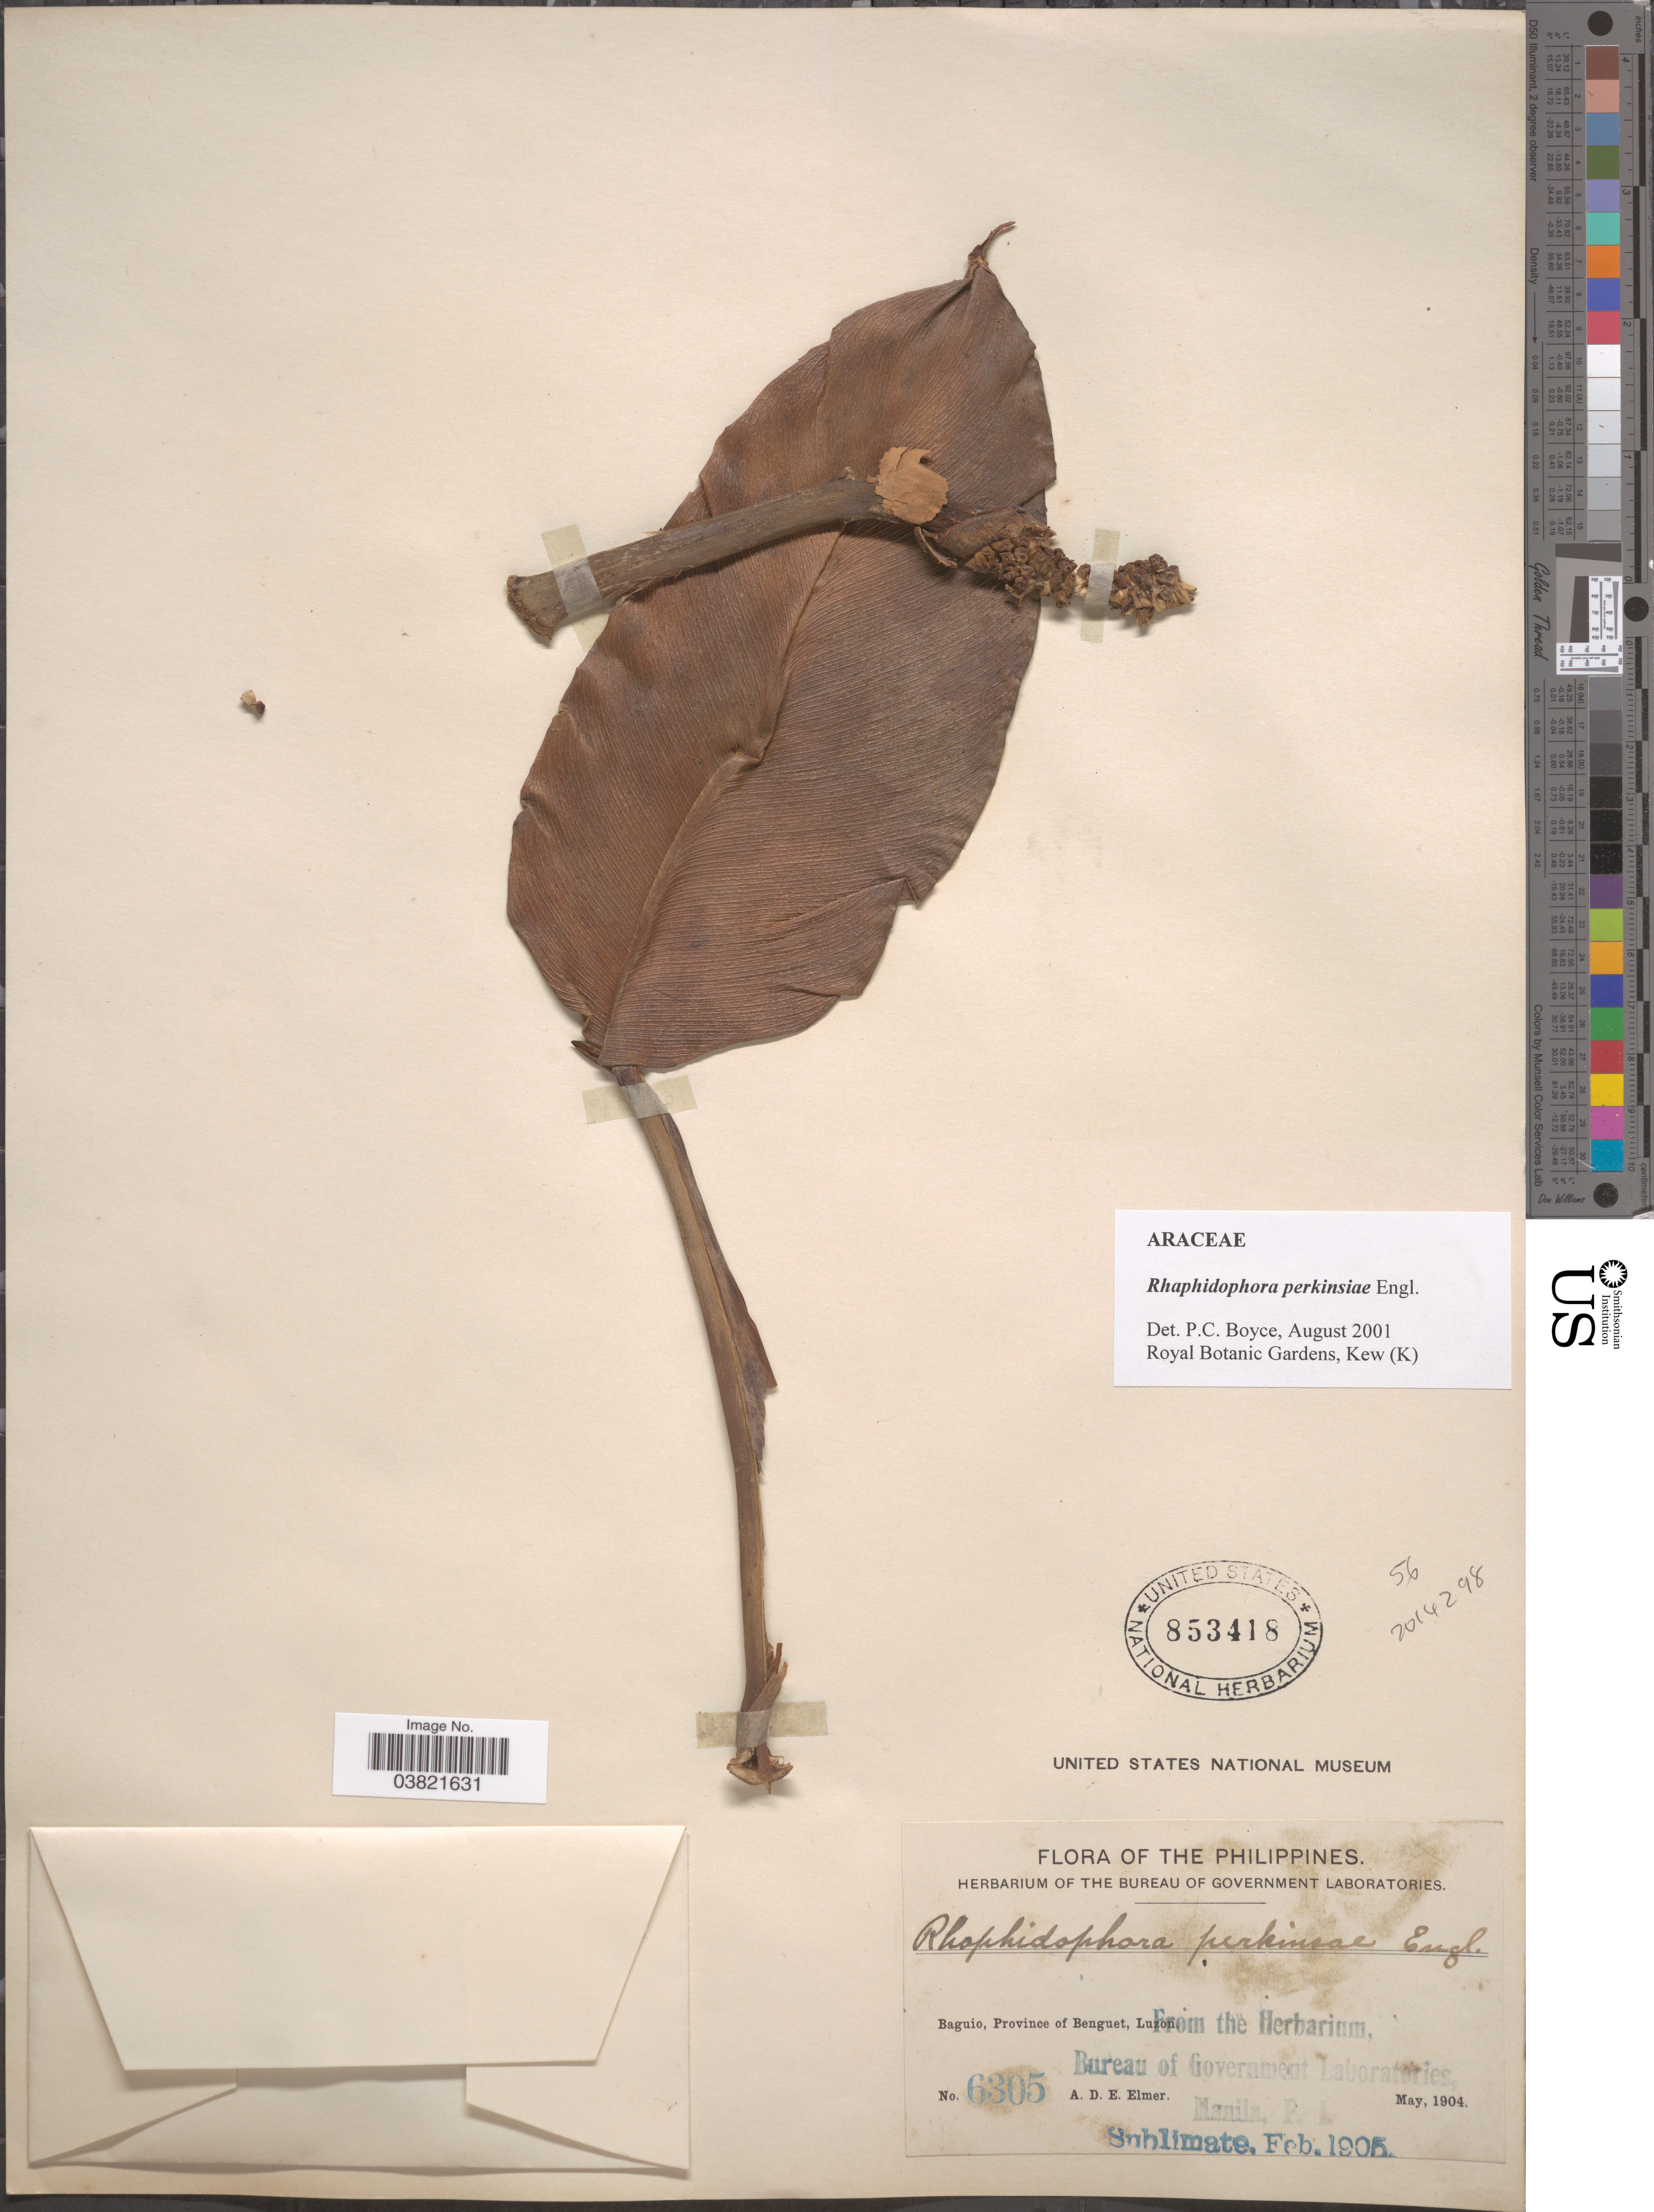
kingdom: Plantae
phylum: Tracheophyta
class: Liliopsida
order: Alismatales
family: Araceae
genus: Rhaphidophora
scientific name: Rhaphidophora perkinsiae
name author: Engl.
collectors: A. D. E. Elmer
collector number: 6305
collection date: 1904-05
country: Philippines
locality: Baguio, Province of Benguet, Luzon.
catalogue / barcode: US 853418